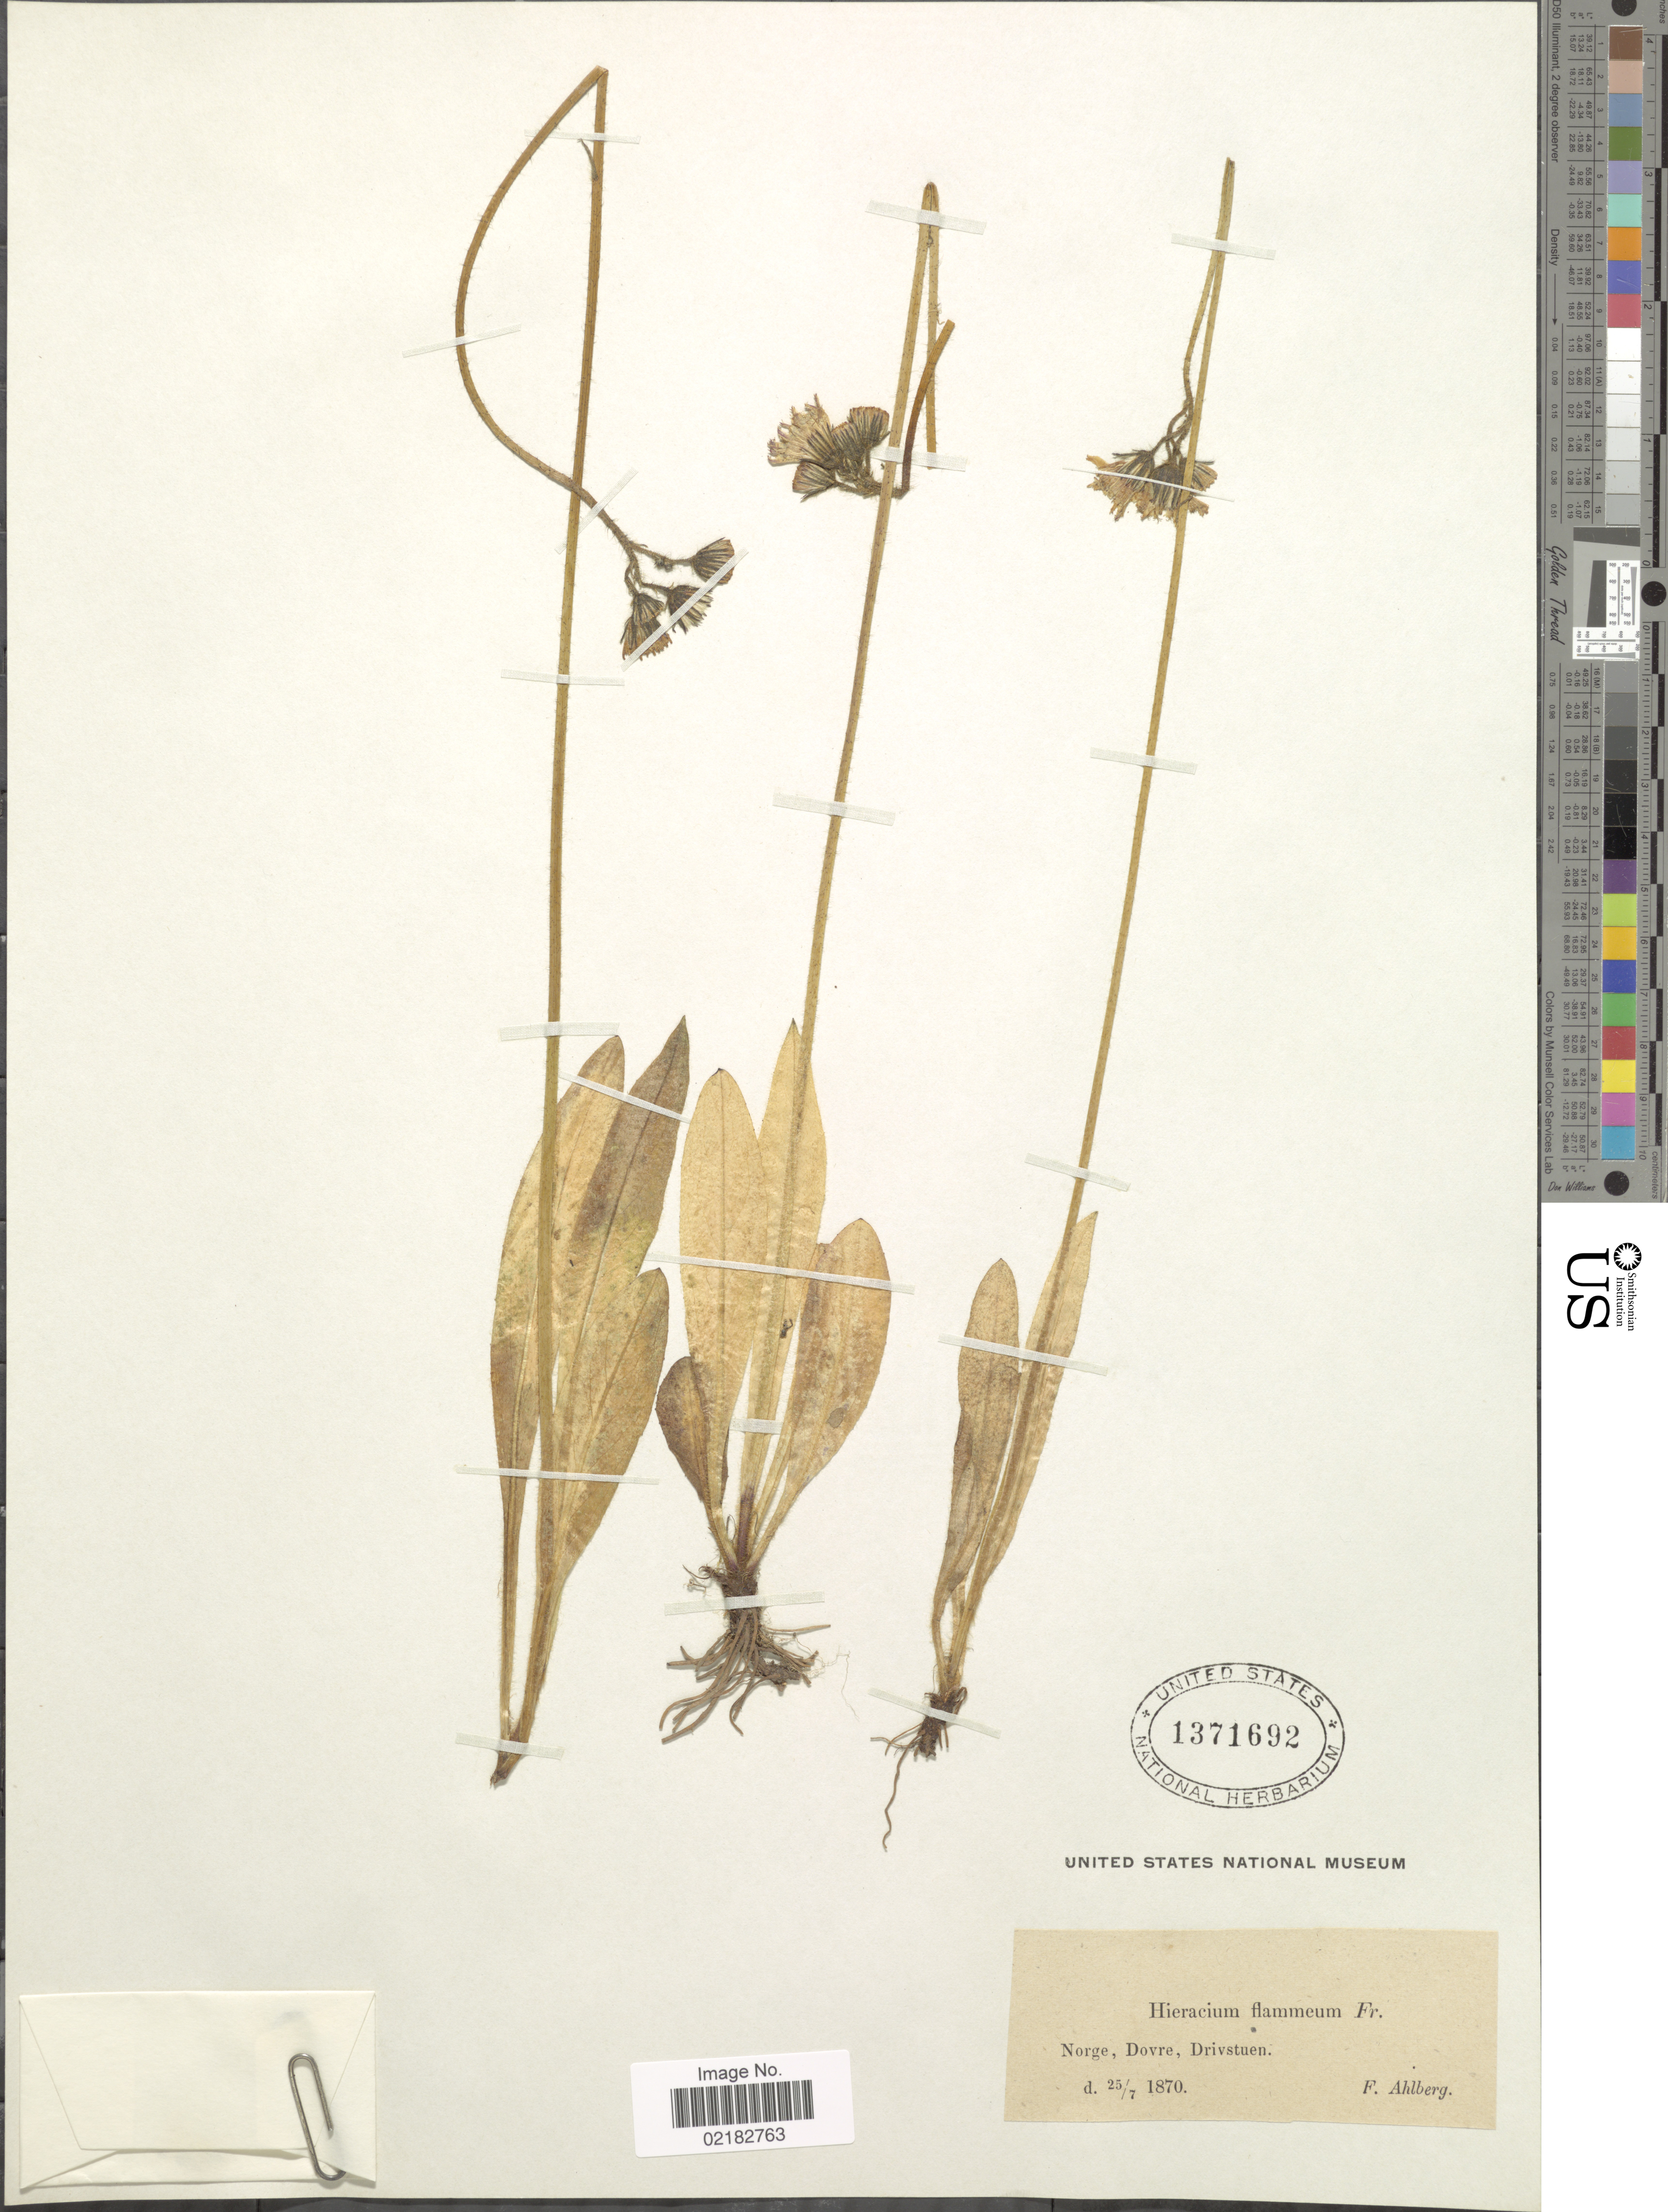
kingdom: Plantae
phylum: Tracheophyta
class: Magnoliopsida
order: Asterales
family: Asteraceae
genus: Pilosella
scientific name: Pilosella fuscoatra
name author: (Näg. & Peter) Soják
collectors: F. Ahlberg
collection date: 1870-07-25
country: Norway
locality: Norge, Dovre, Drivstuen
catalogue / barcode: US 1371692